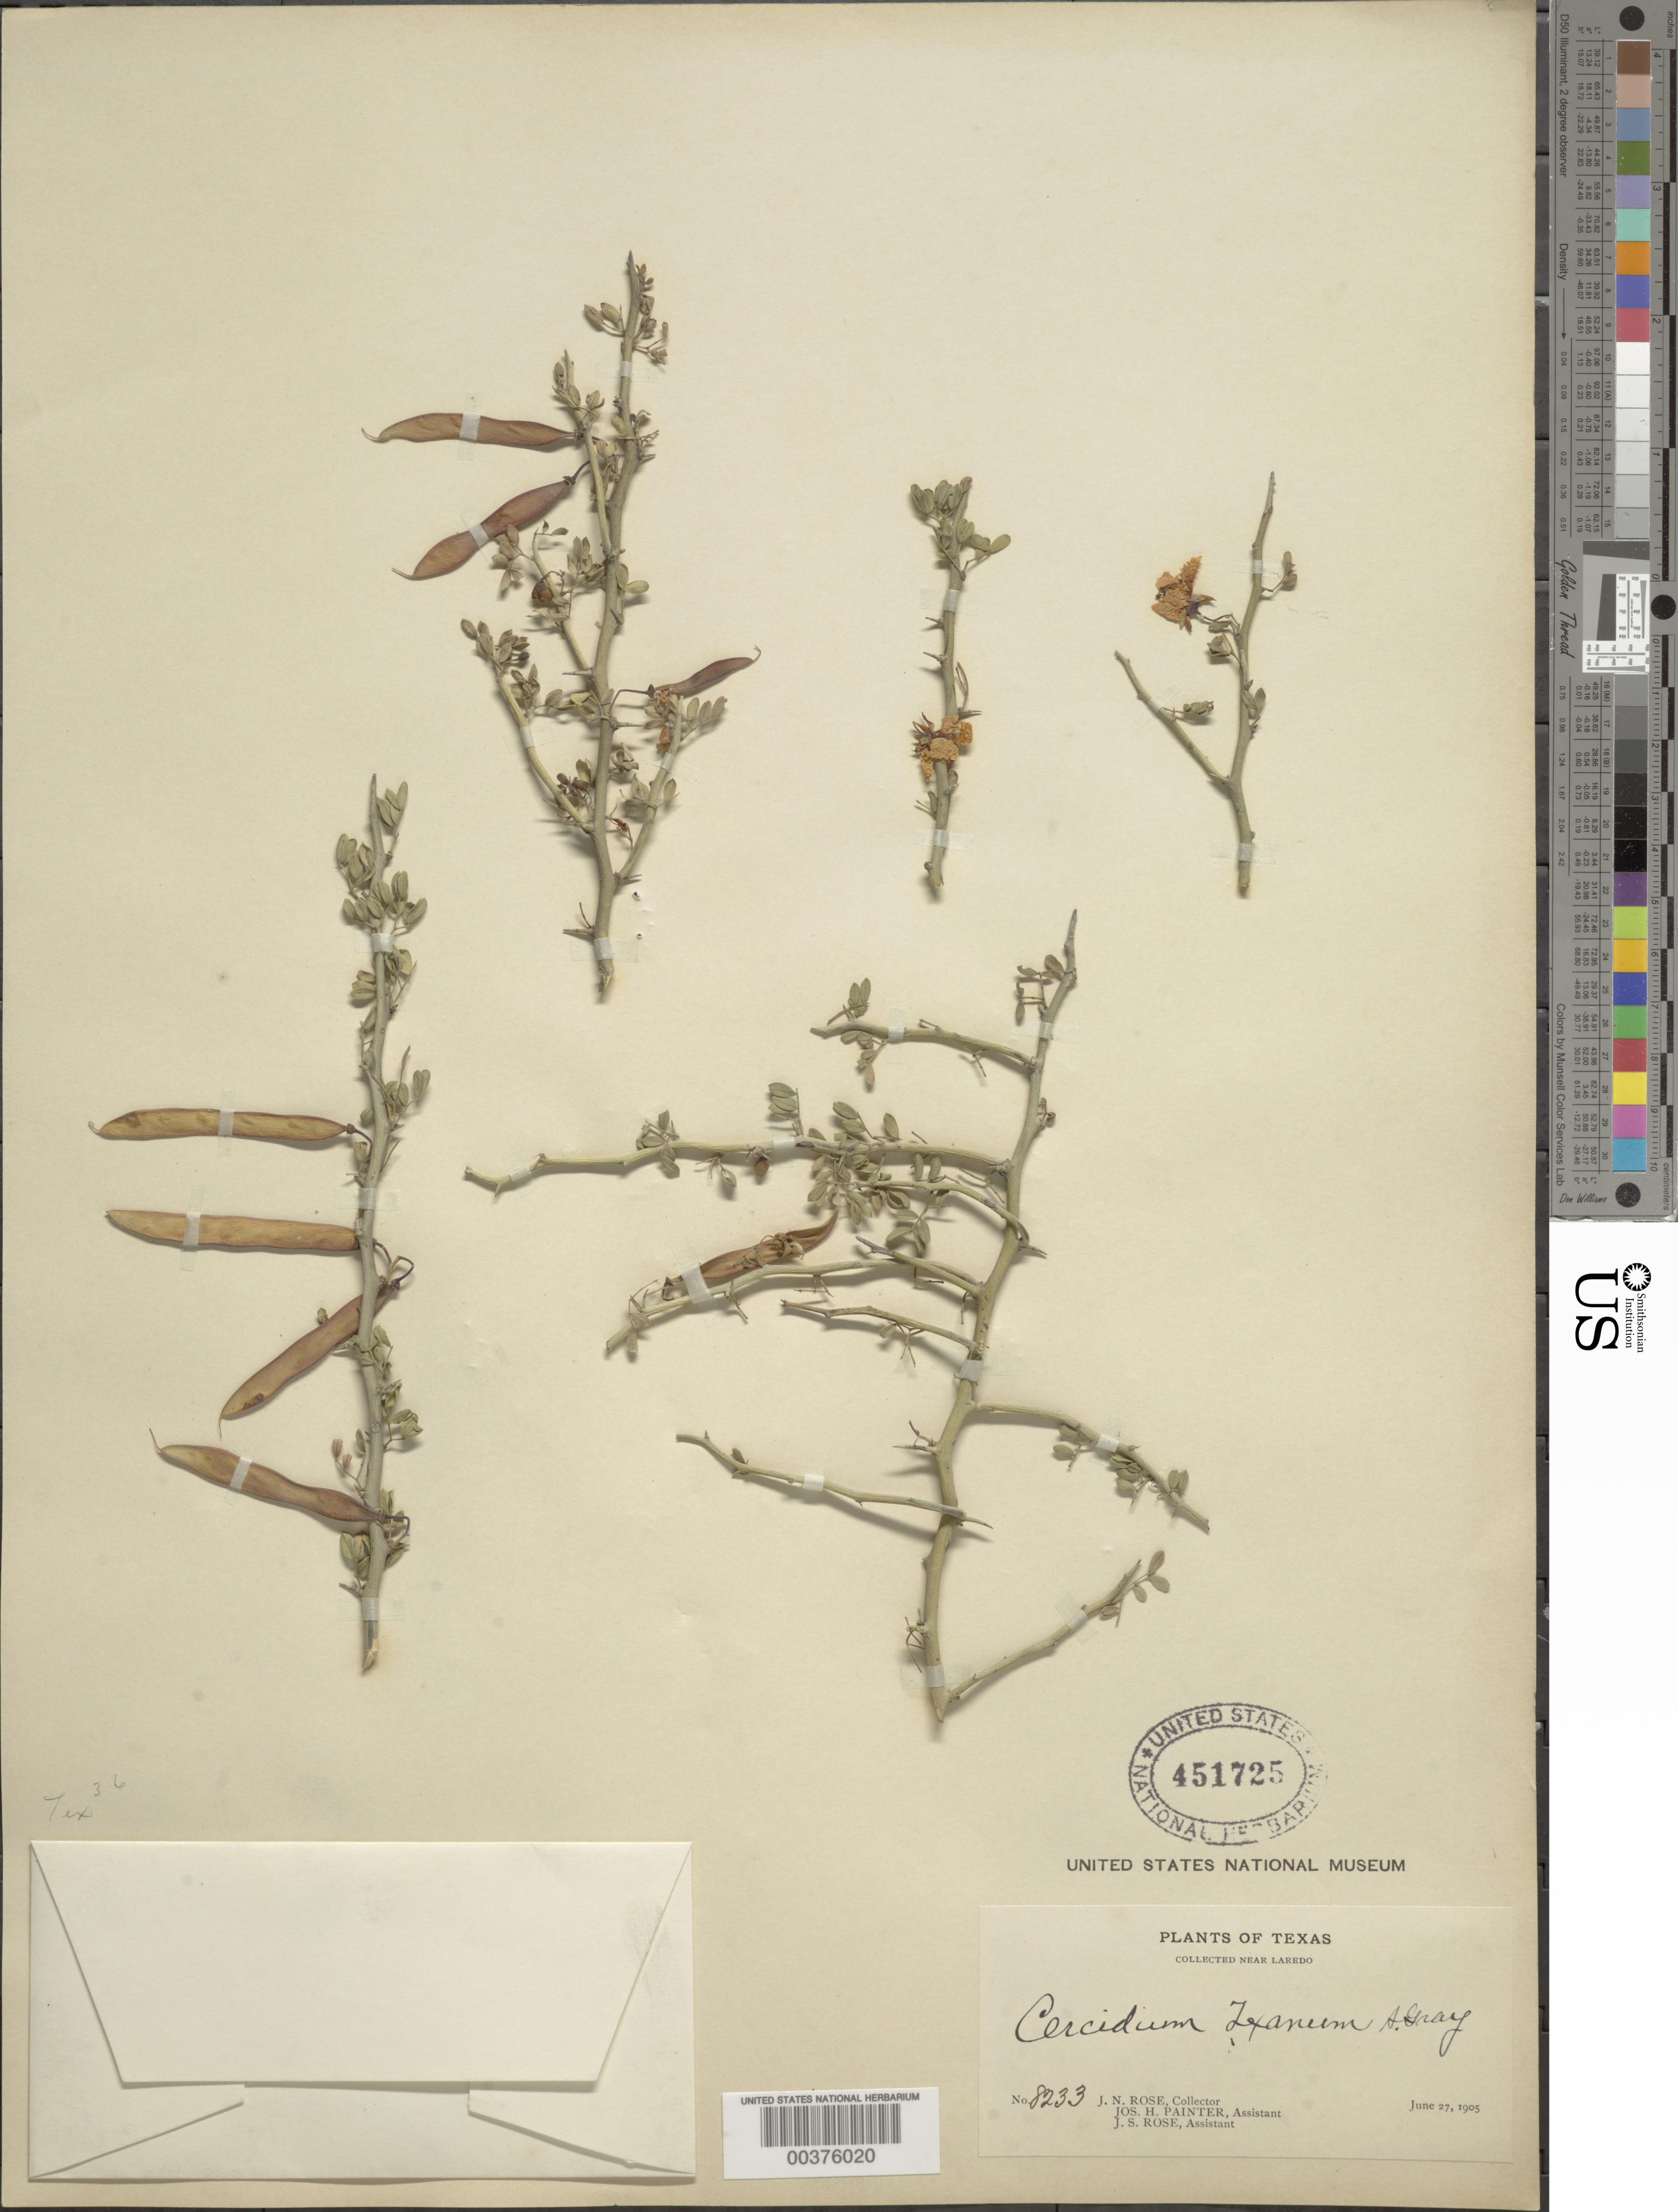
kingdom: Plantae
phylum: Tracheophyta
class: Magnoliopsida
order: Fabales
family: Fabaceae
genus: Parkinsonia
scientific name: Parkinsonia texana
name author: (A. Gray) S. Watson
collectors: J. N. Rose, J. H. Painter & J. S. Rose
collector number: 8233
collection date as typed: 27 Jun 1905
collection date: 1905-06-27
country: United States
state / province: Texas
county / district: Webb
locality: Near laredo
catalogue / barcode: US 451725